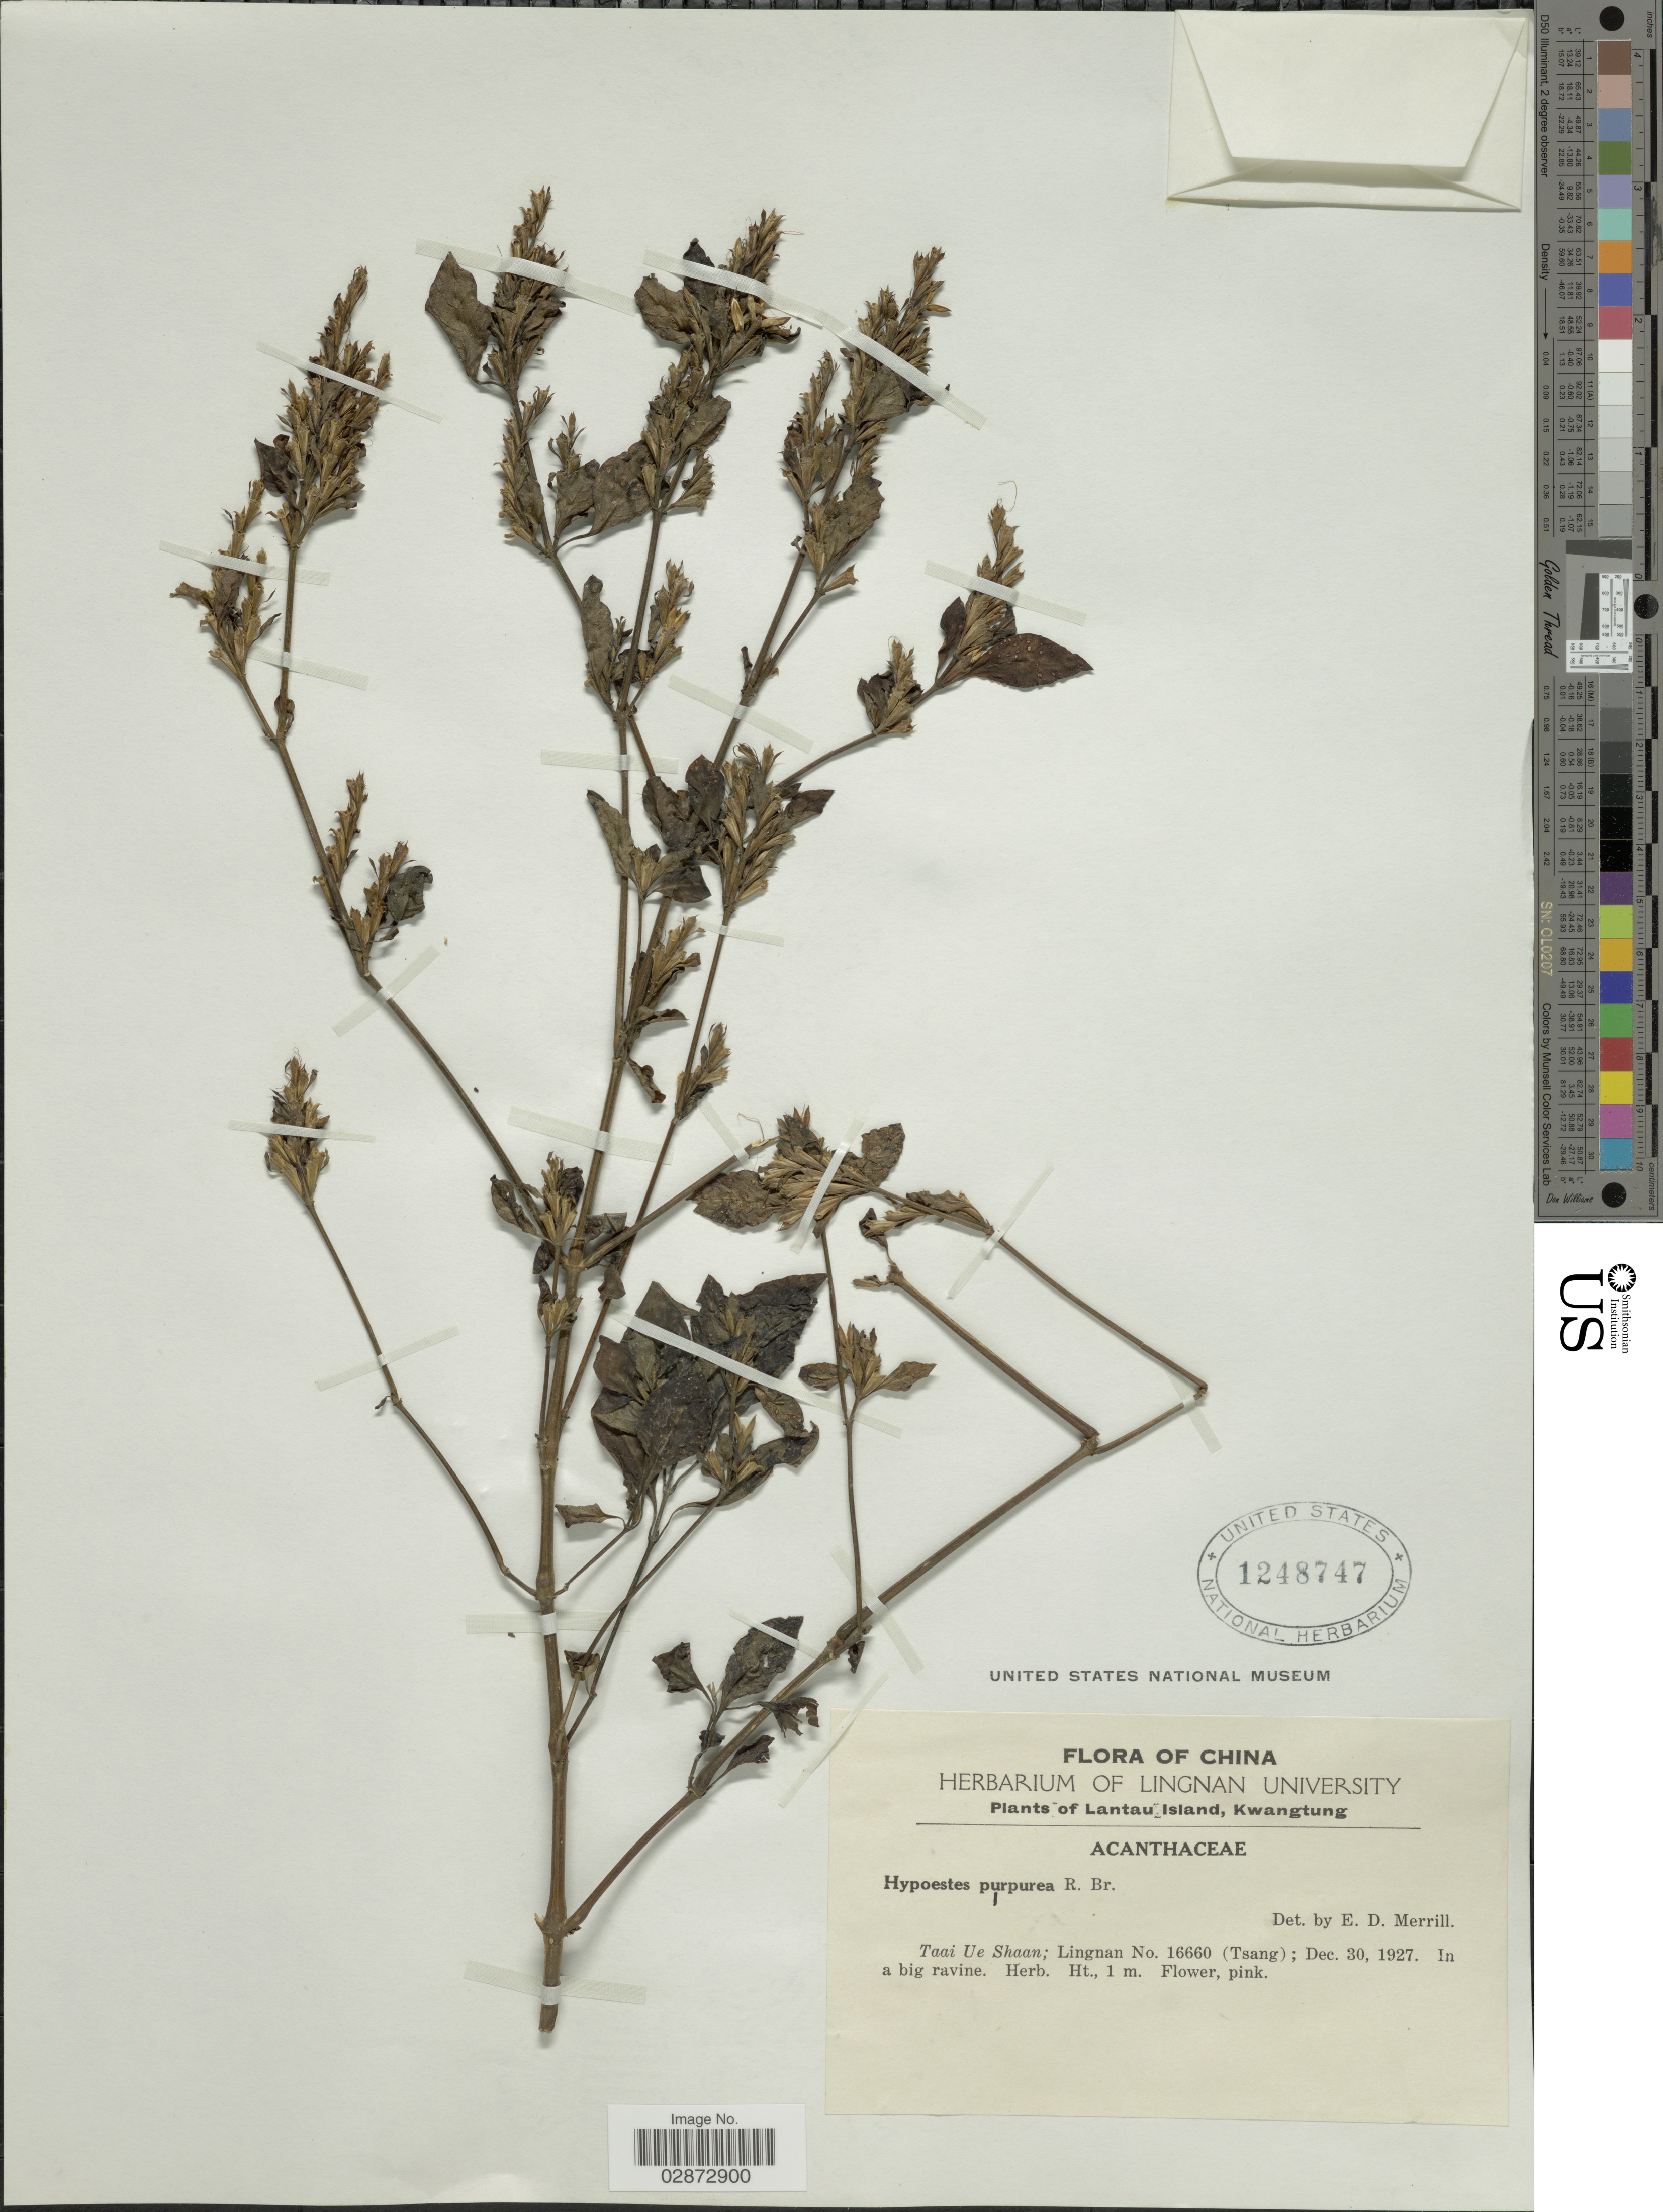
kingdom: Plantae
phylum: Tracheophyta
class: Magnoliopsida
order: Lamiales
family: Acanthaceae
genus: Hypoestes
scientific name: Hypoestes purpurea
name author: R. Br.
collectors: -. T'sang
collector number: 16660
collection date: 1927-12-30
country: China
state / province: Guangdong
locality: Lantau Island, Kwangtung, Taai Ue Shaan; Lignan.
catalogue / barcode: US 1248747